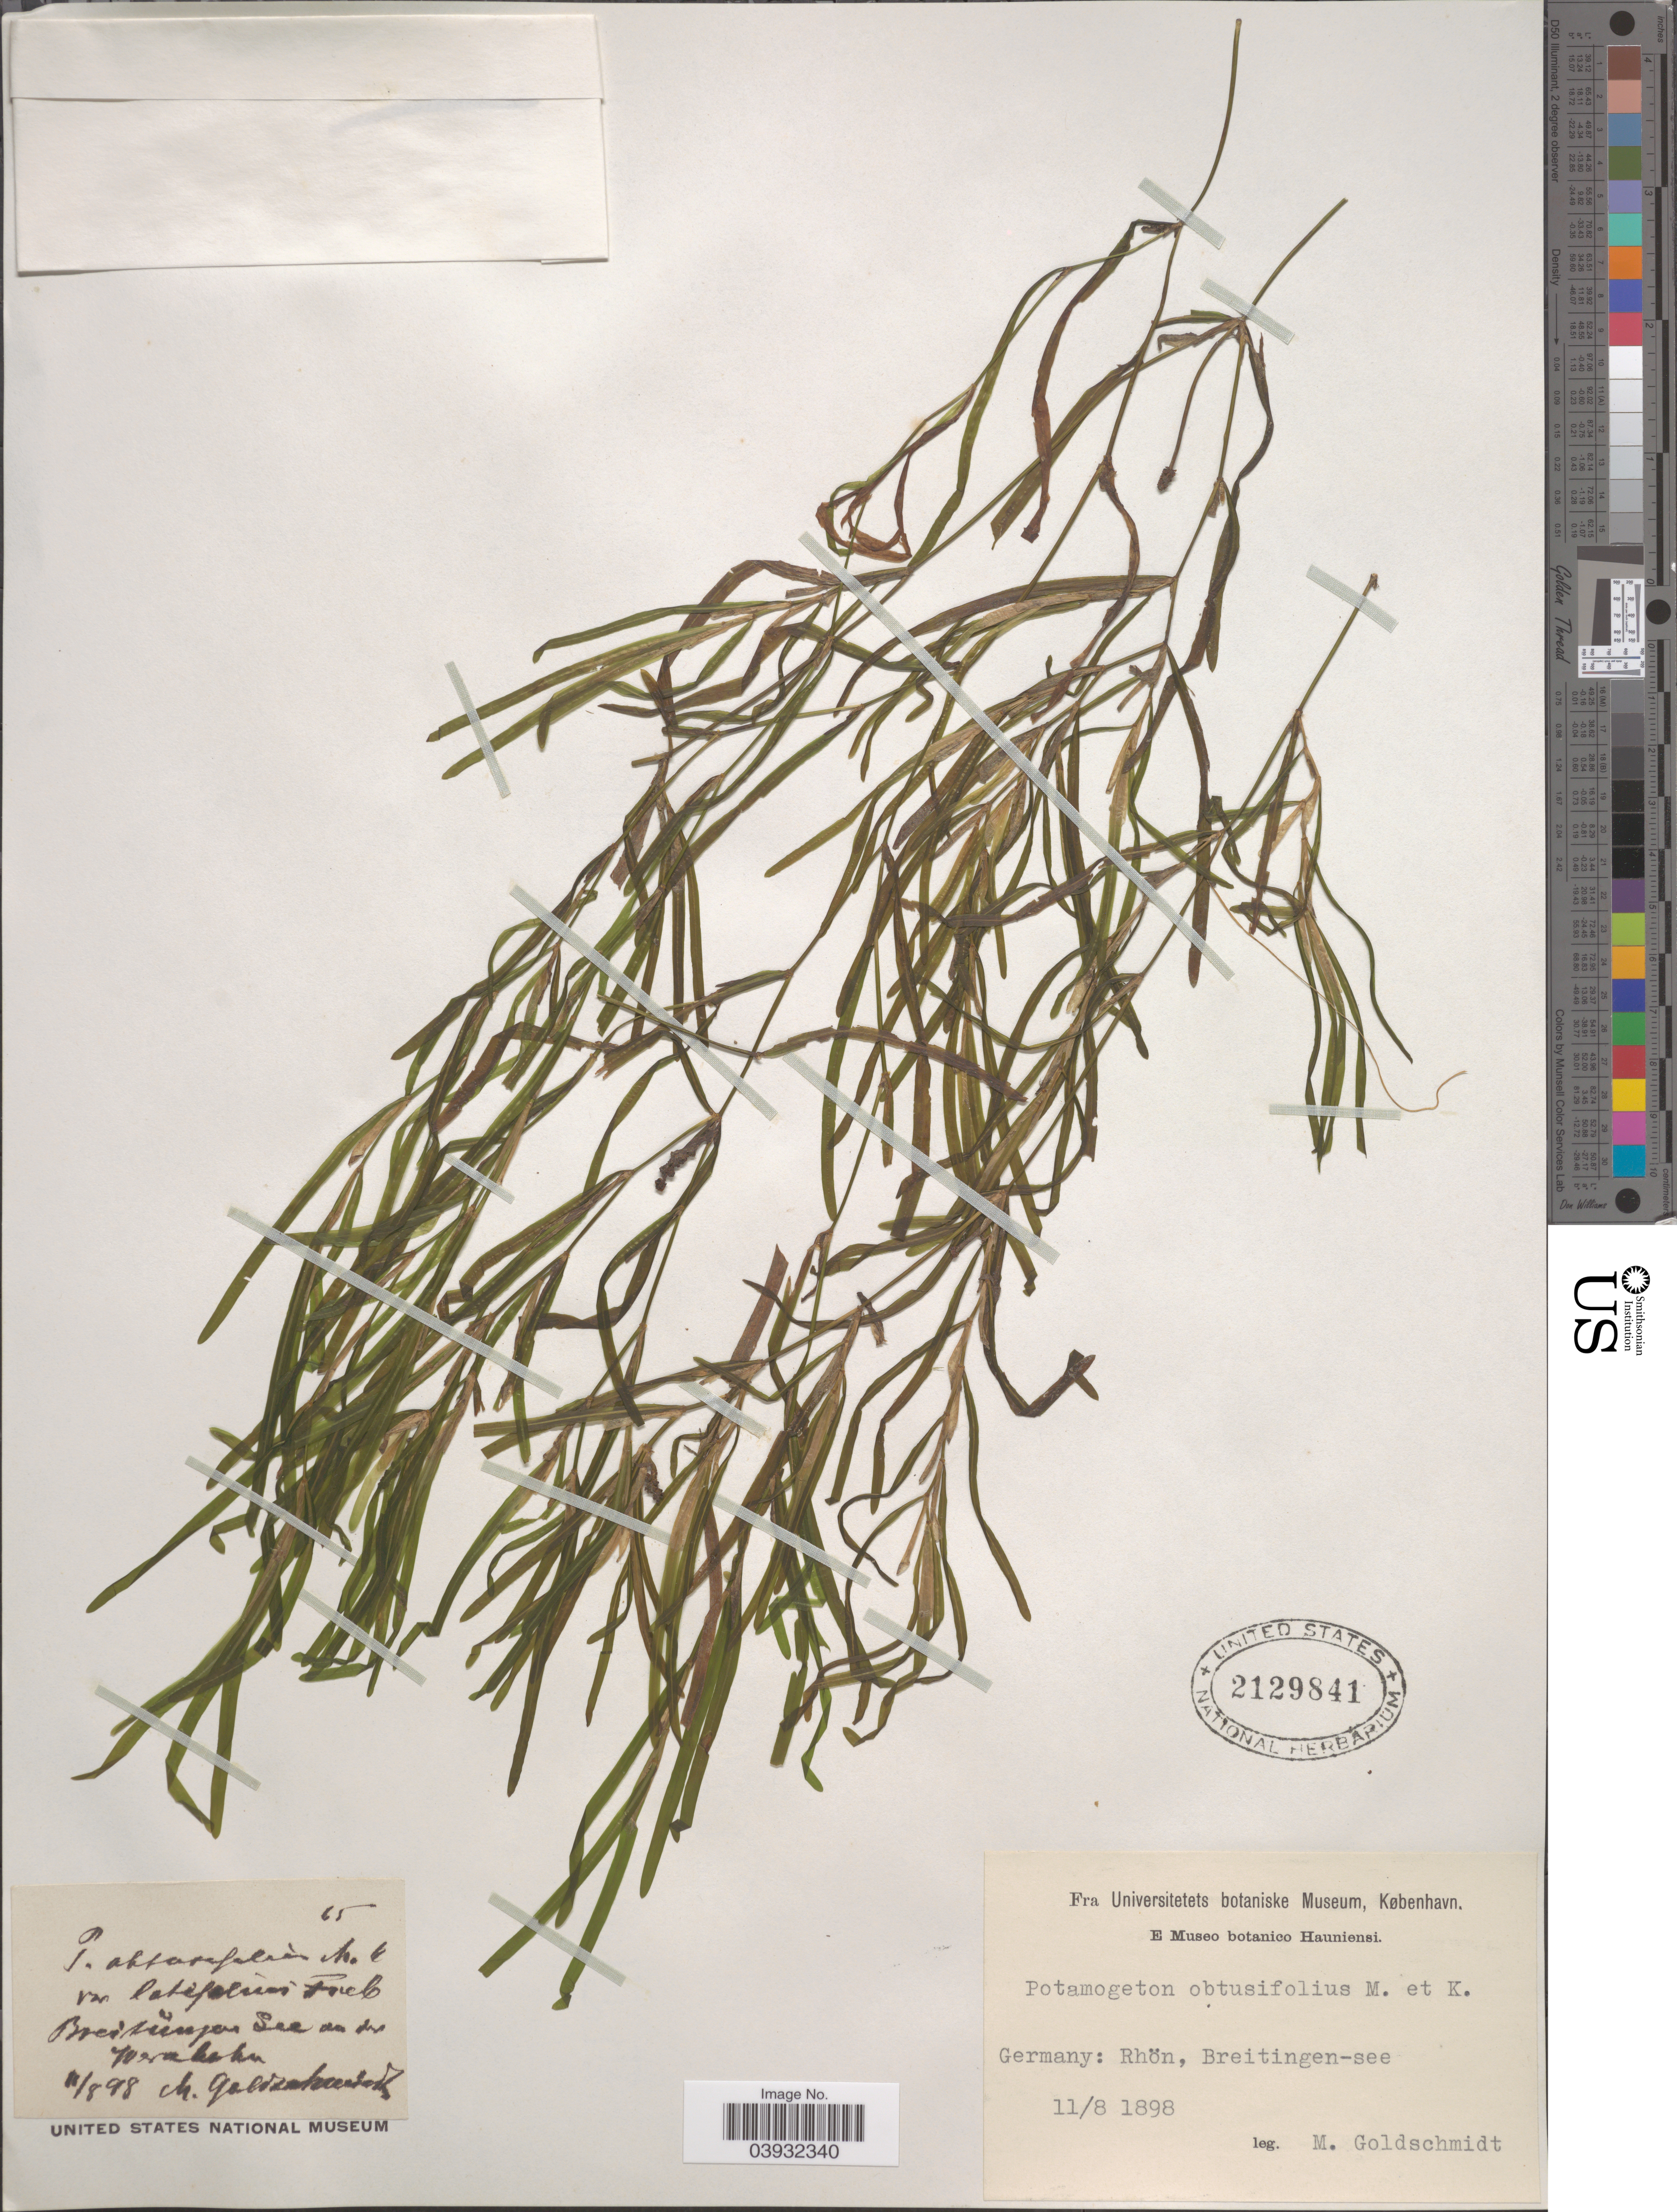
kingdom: Plantae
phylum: Tracheophyta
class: Liliopsida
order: Alismatales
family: Potamogetonaceae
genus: Potamogeton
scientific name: Potamogeton obtusifolius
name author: Mert. & W.D.J. Koch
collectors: M. Goldschmidt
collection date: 1898-08-11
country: Germany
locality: Rhön, Breitingen-see. Urabahn [interpreted].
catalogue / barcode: US 2129841